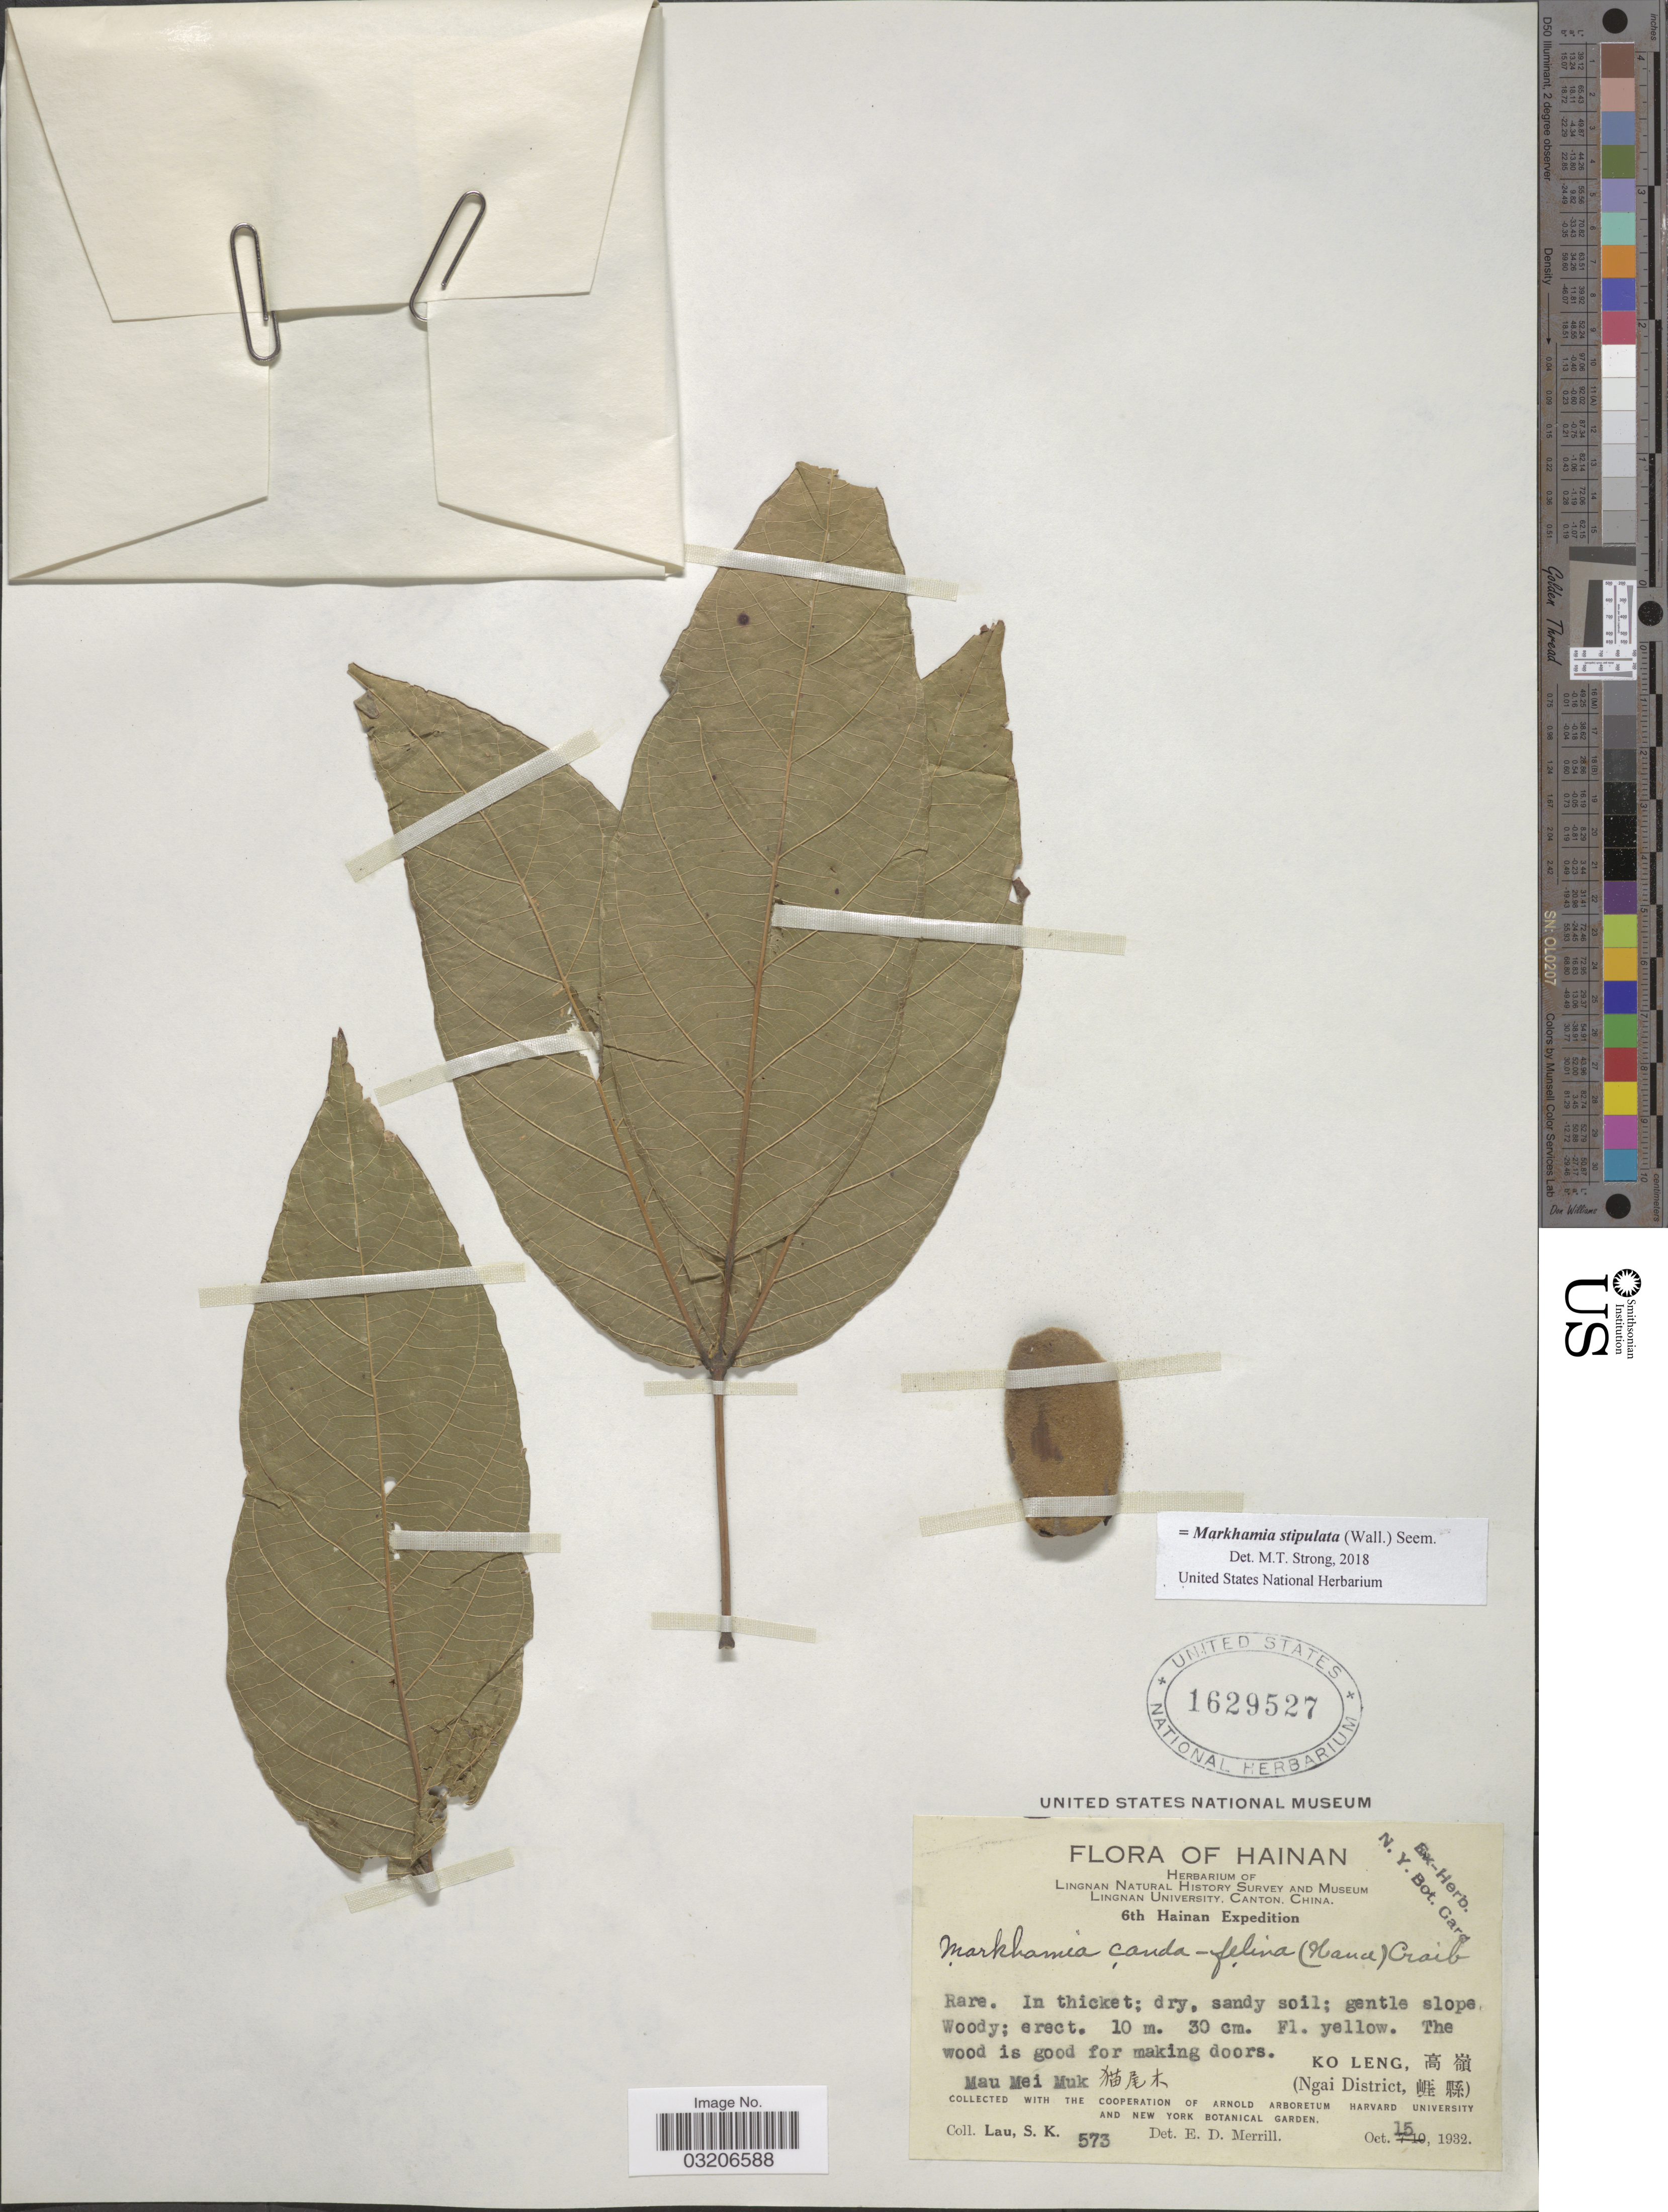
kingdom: Plantae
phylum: Tracheophyta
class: Magnoliopsida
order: Lamiales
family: Bignoniaceae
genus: Markhamia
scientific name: Markhamia stipulata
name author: (Wall.) Seem.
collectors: S. K. Lau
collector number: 573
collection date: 1932-10-15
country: China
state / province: Hainan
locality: Mau Mei Muk. Ko Leng(Ngai District).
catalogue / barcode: US 1629527